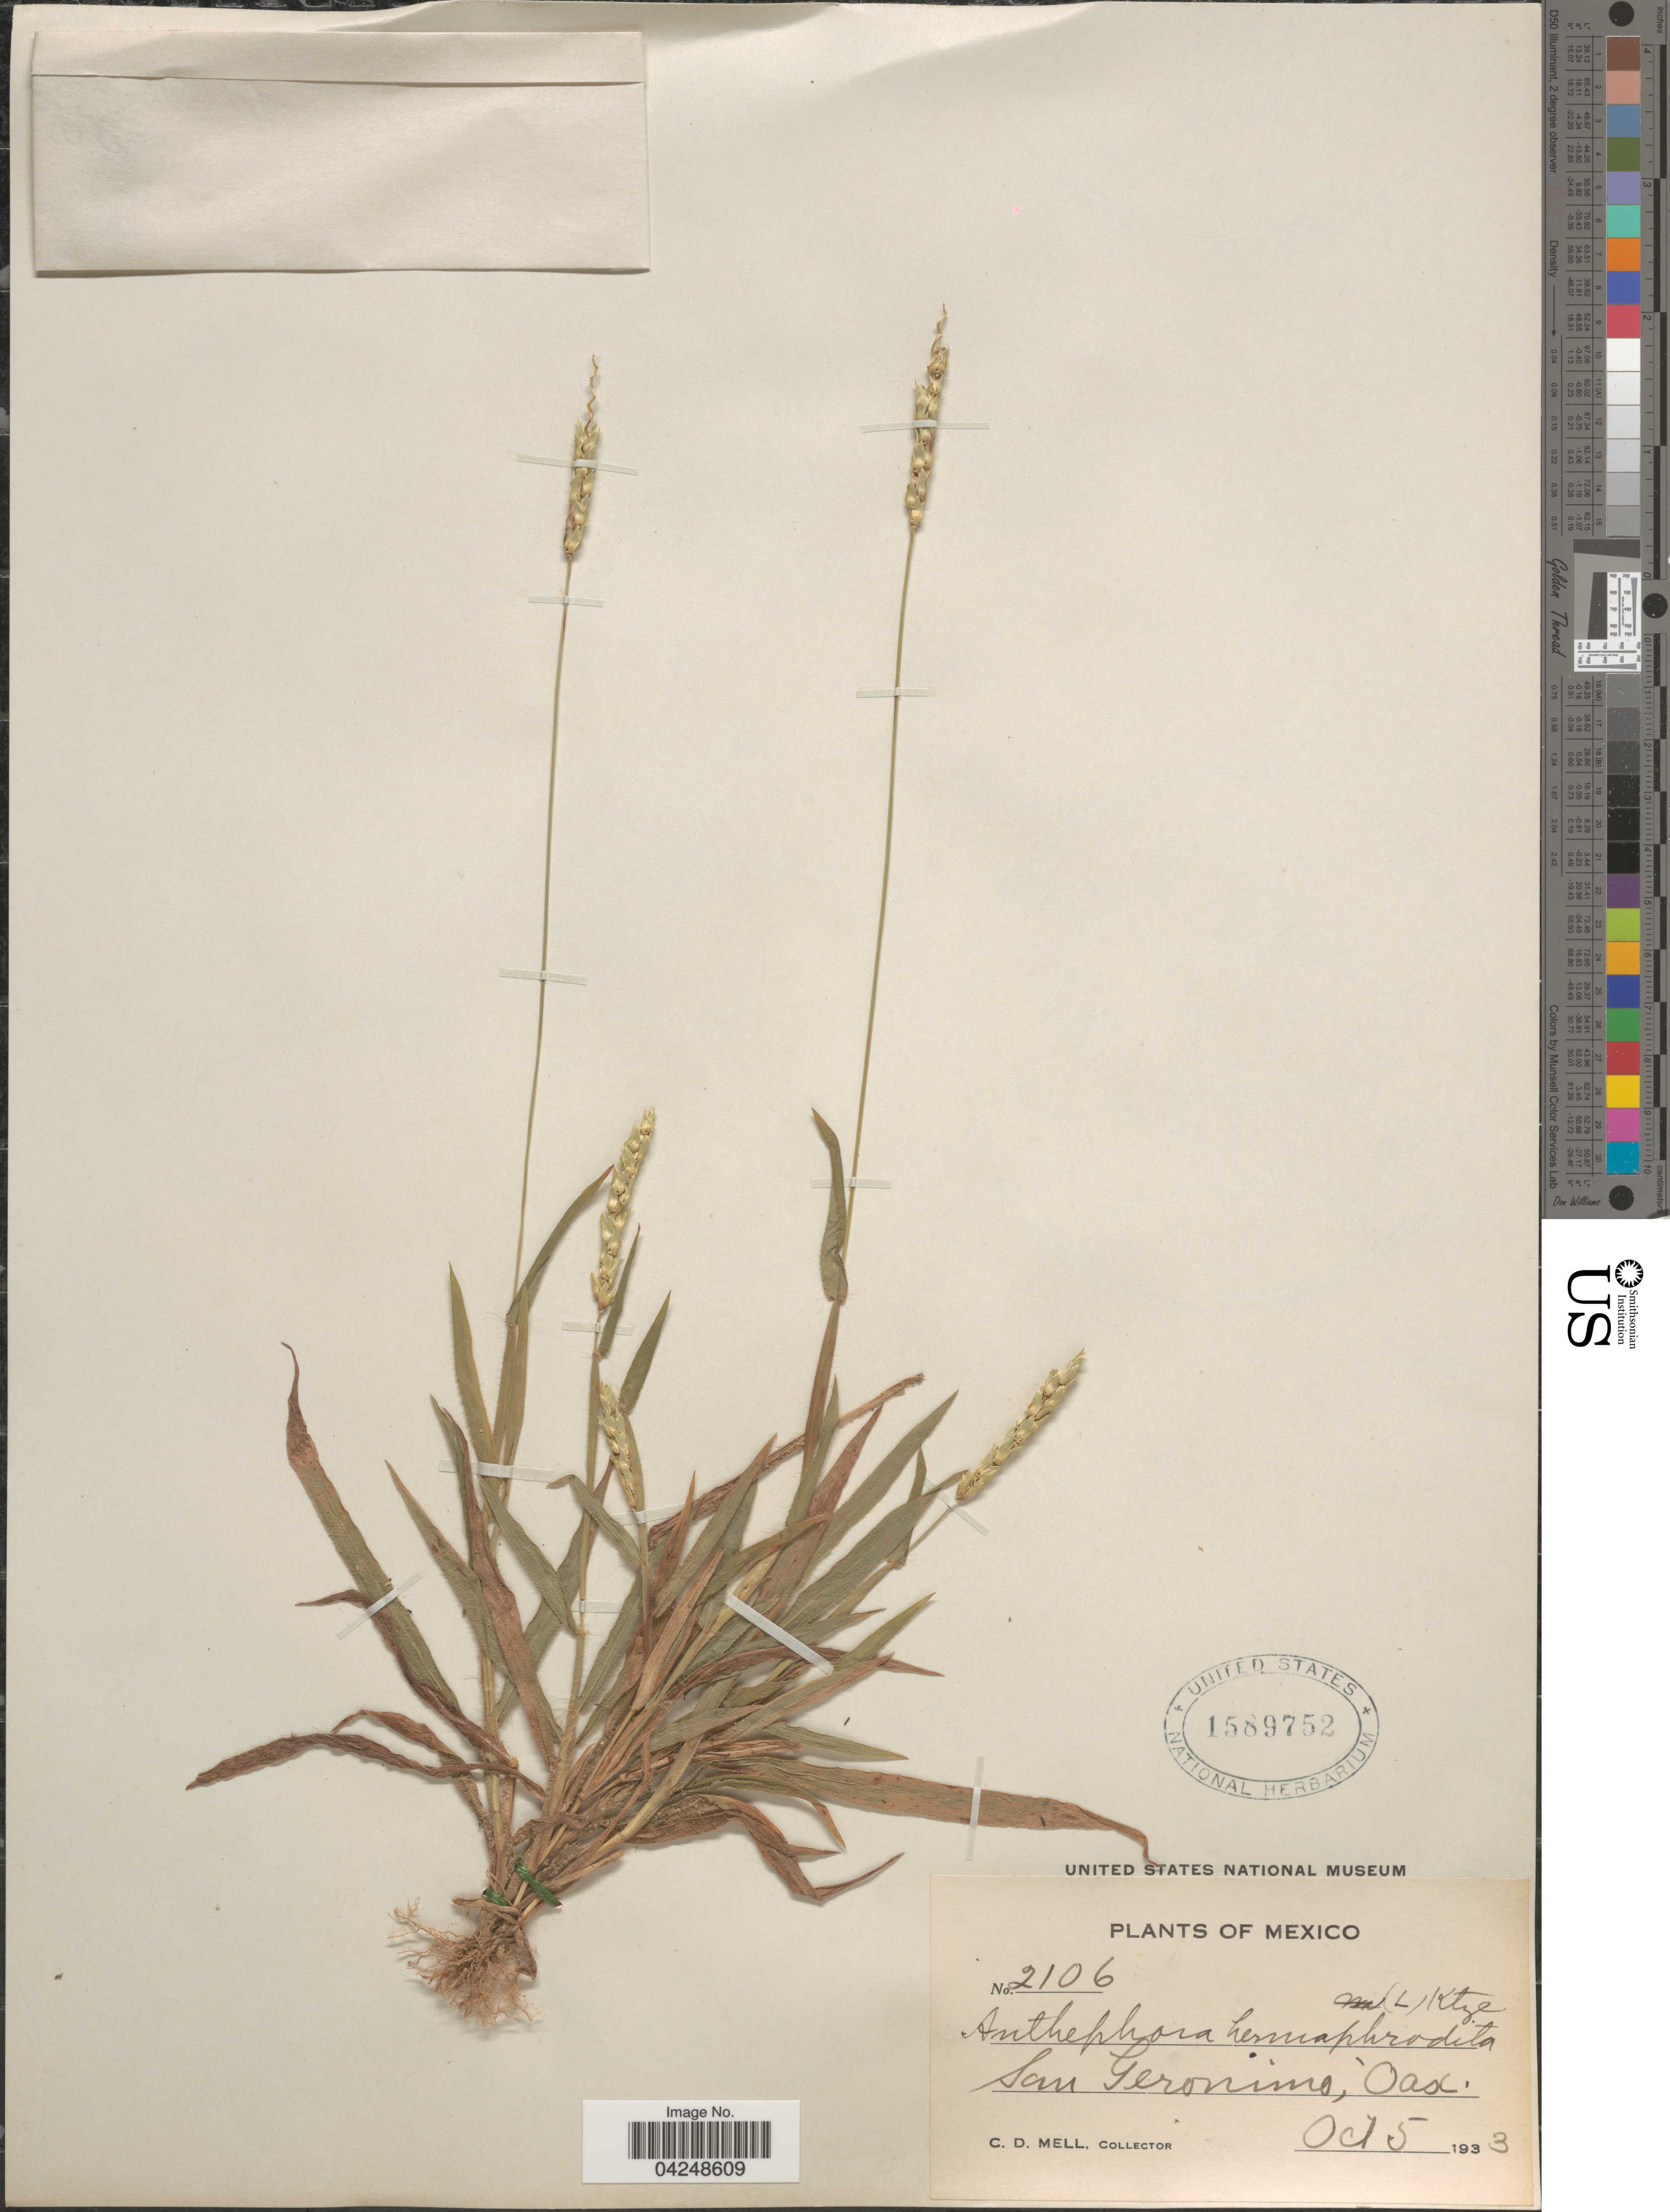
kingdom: Plantae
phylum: Tracheophyta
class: Liliopsida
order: Poales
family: Poaceae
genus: Anthephora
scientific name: Anthephora hermaphrodita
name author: (L.) Kuntze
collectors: C. D. Mell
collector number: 2106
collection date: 1933-10-05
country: Mexico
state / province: Oaxaca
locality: San Geronimo.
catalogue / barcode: US 1589752